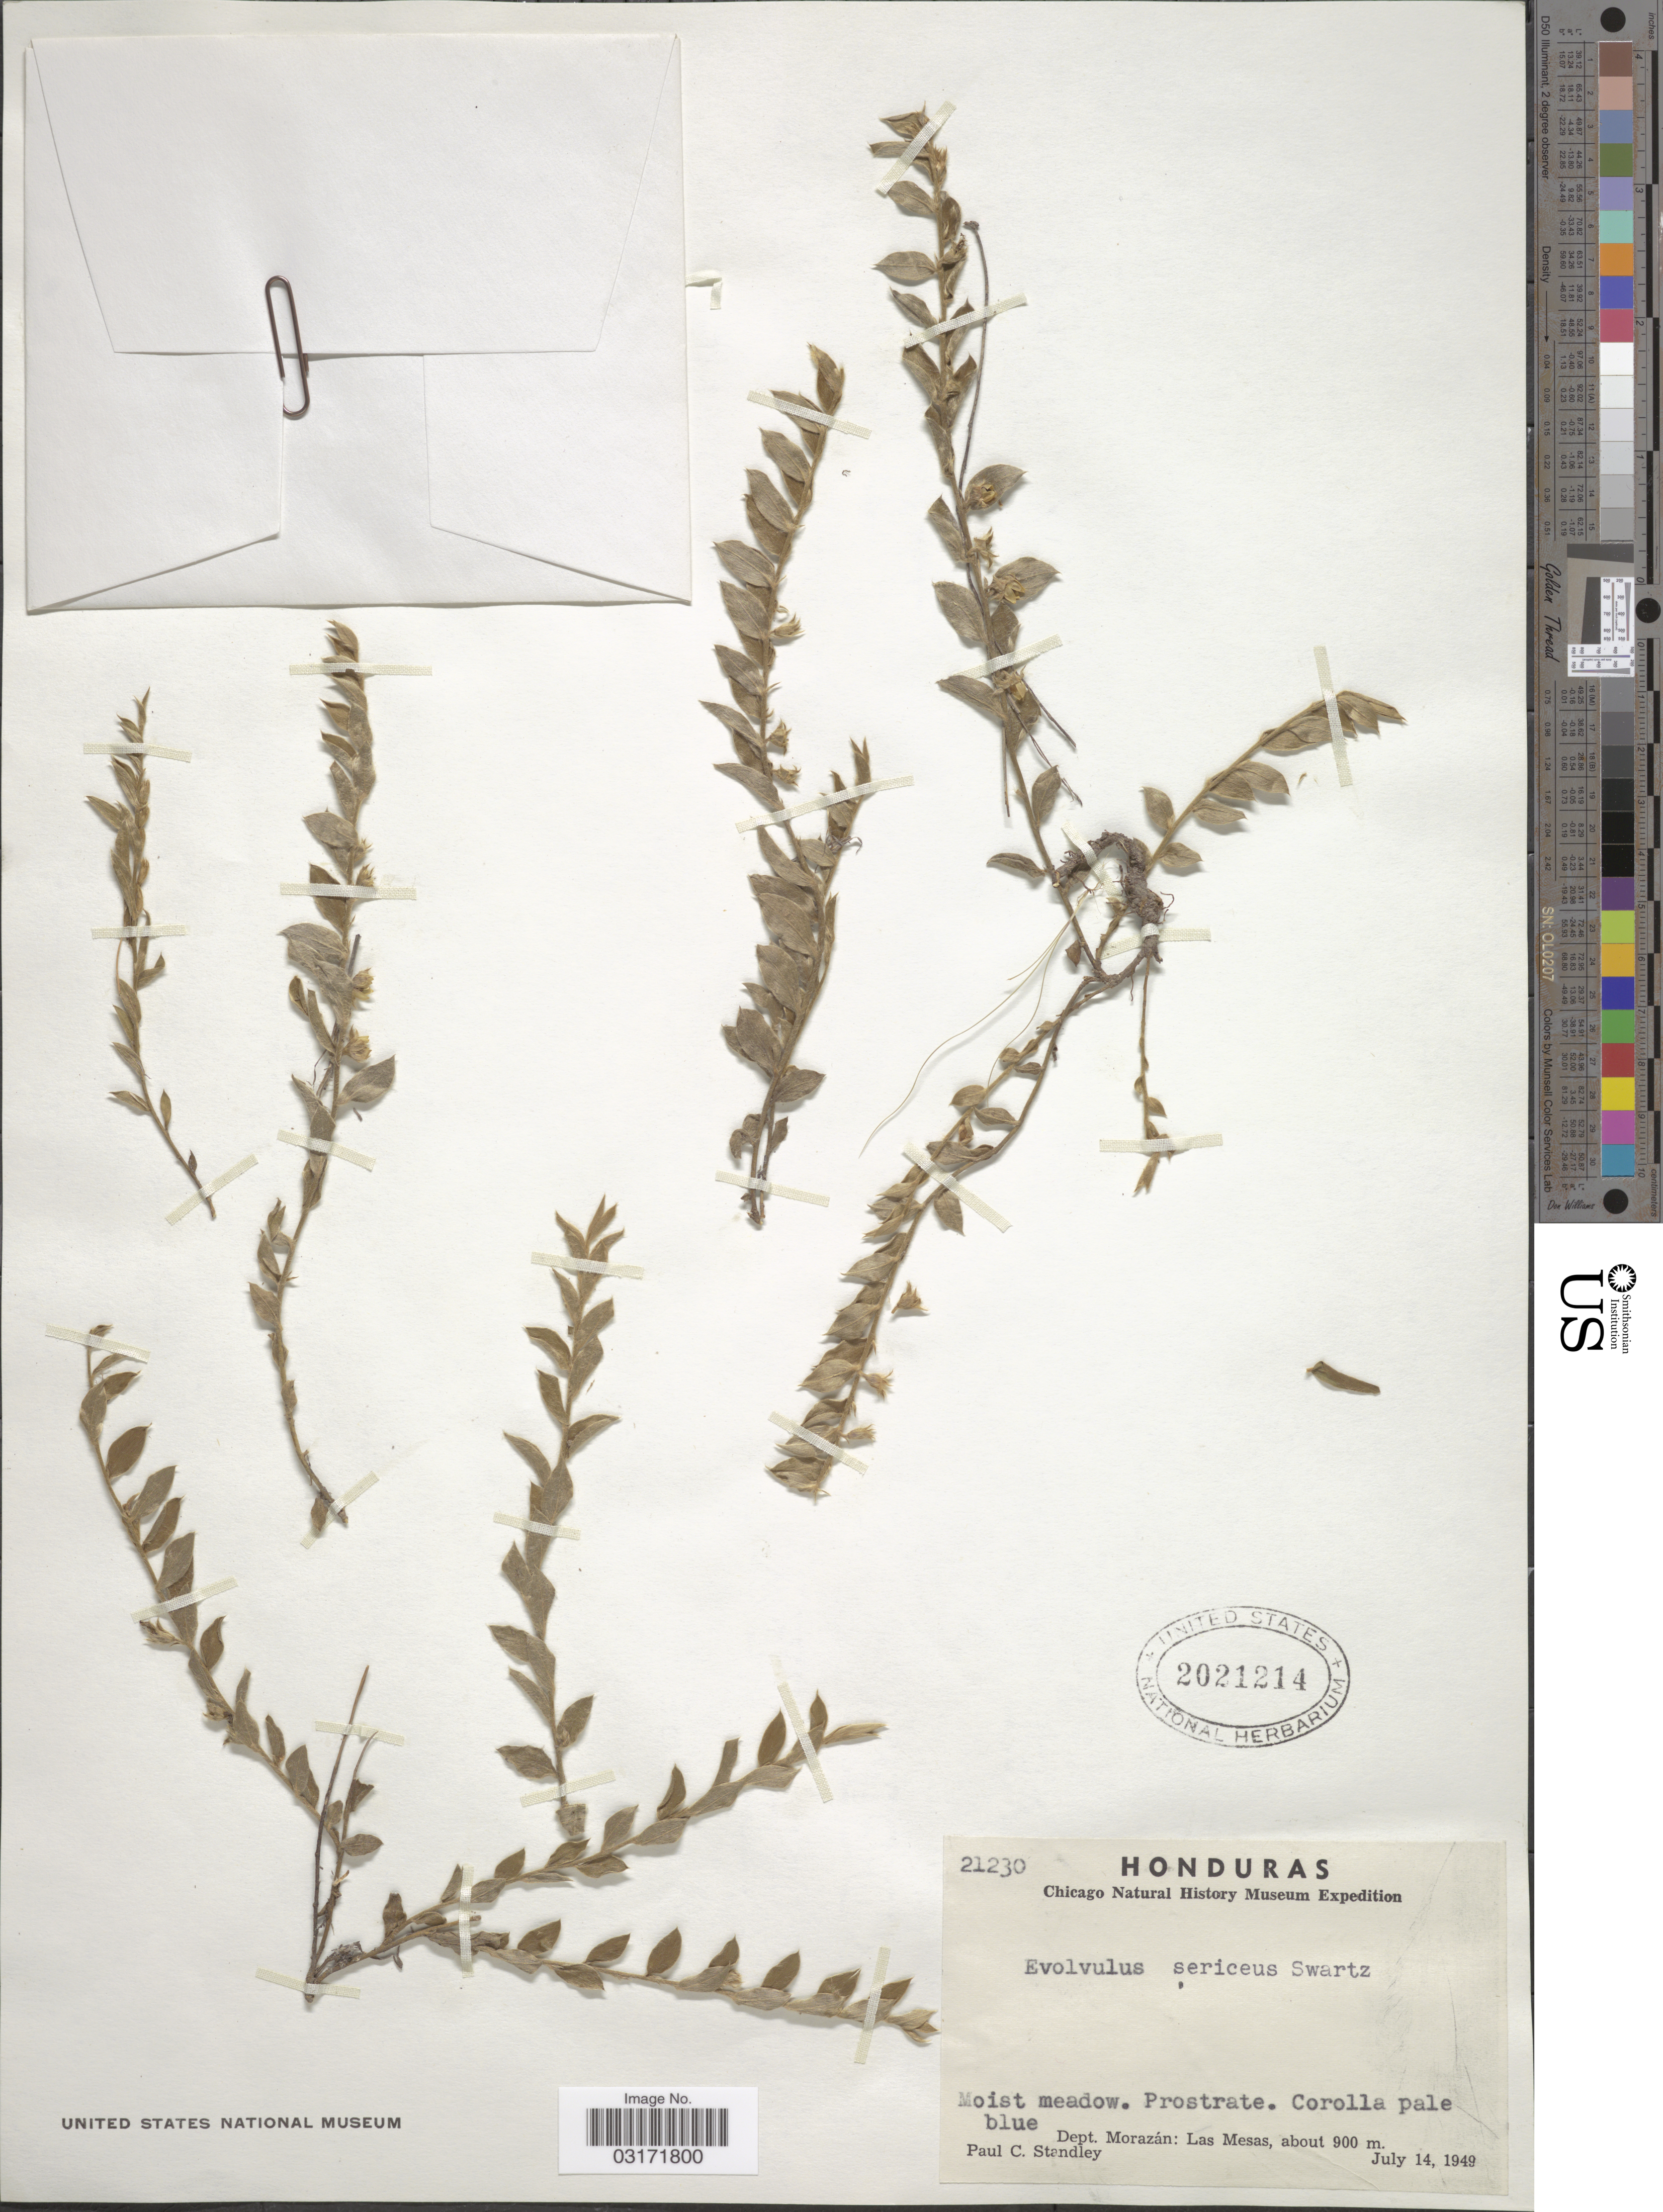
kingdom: Plantae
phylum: Tracheophyta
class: Magnoliopsida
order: Solanales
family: Convolvulaceae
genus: Evolvulus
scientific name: Evolvulus sericeus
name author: Sw.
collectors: P. C. Standley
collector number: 21230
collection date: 1949-07-14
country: Honduras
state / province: Fco. Morazán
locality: Dept. Morazán: Las Mesas.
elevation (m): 900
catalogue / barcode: US 2021214